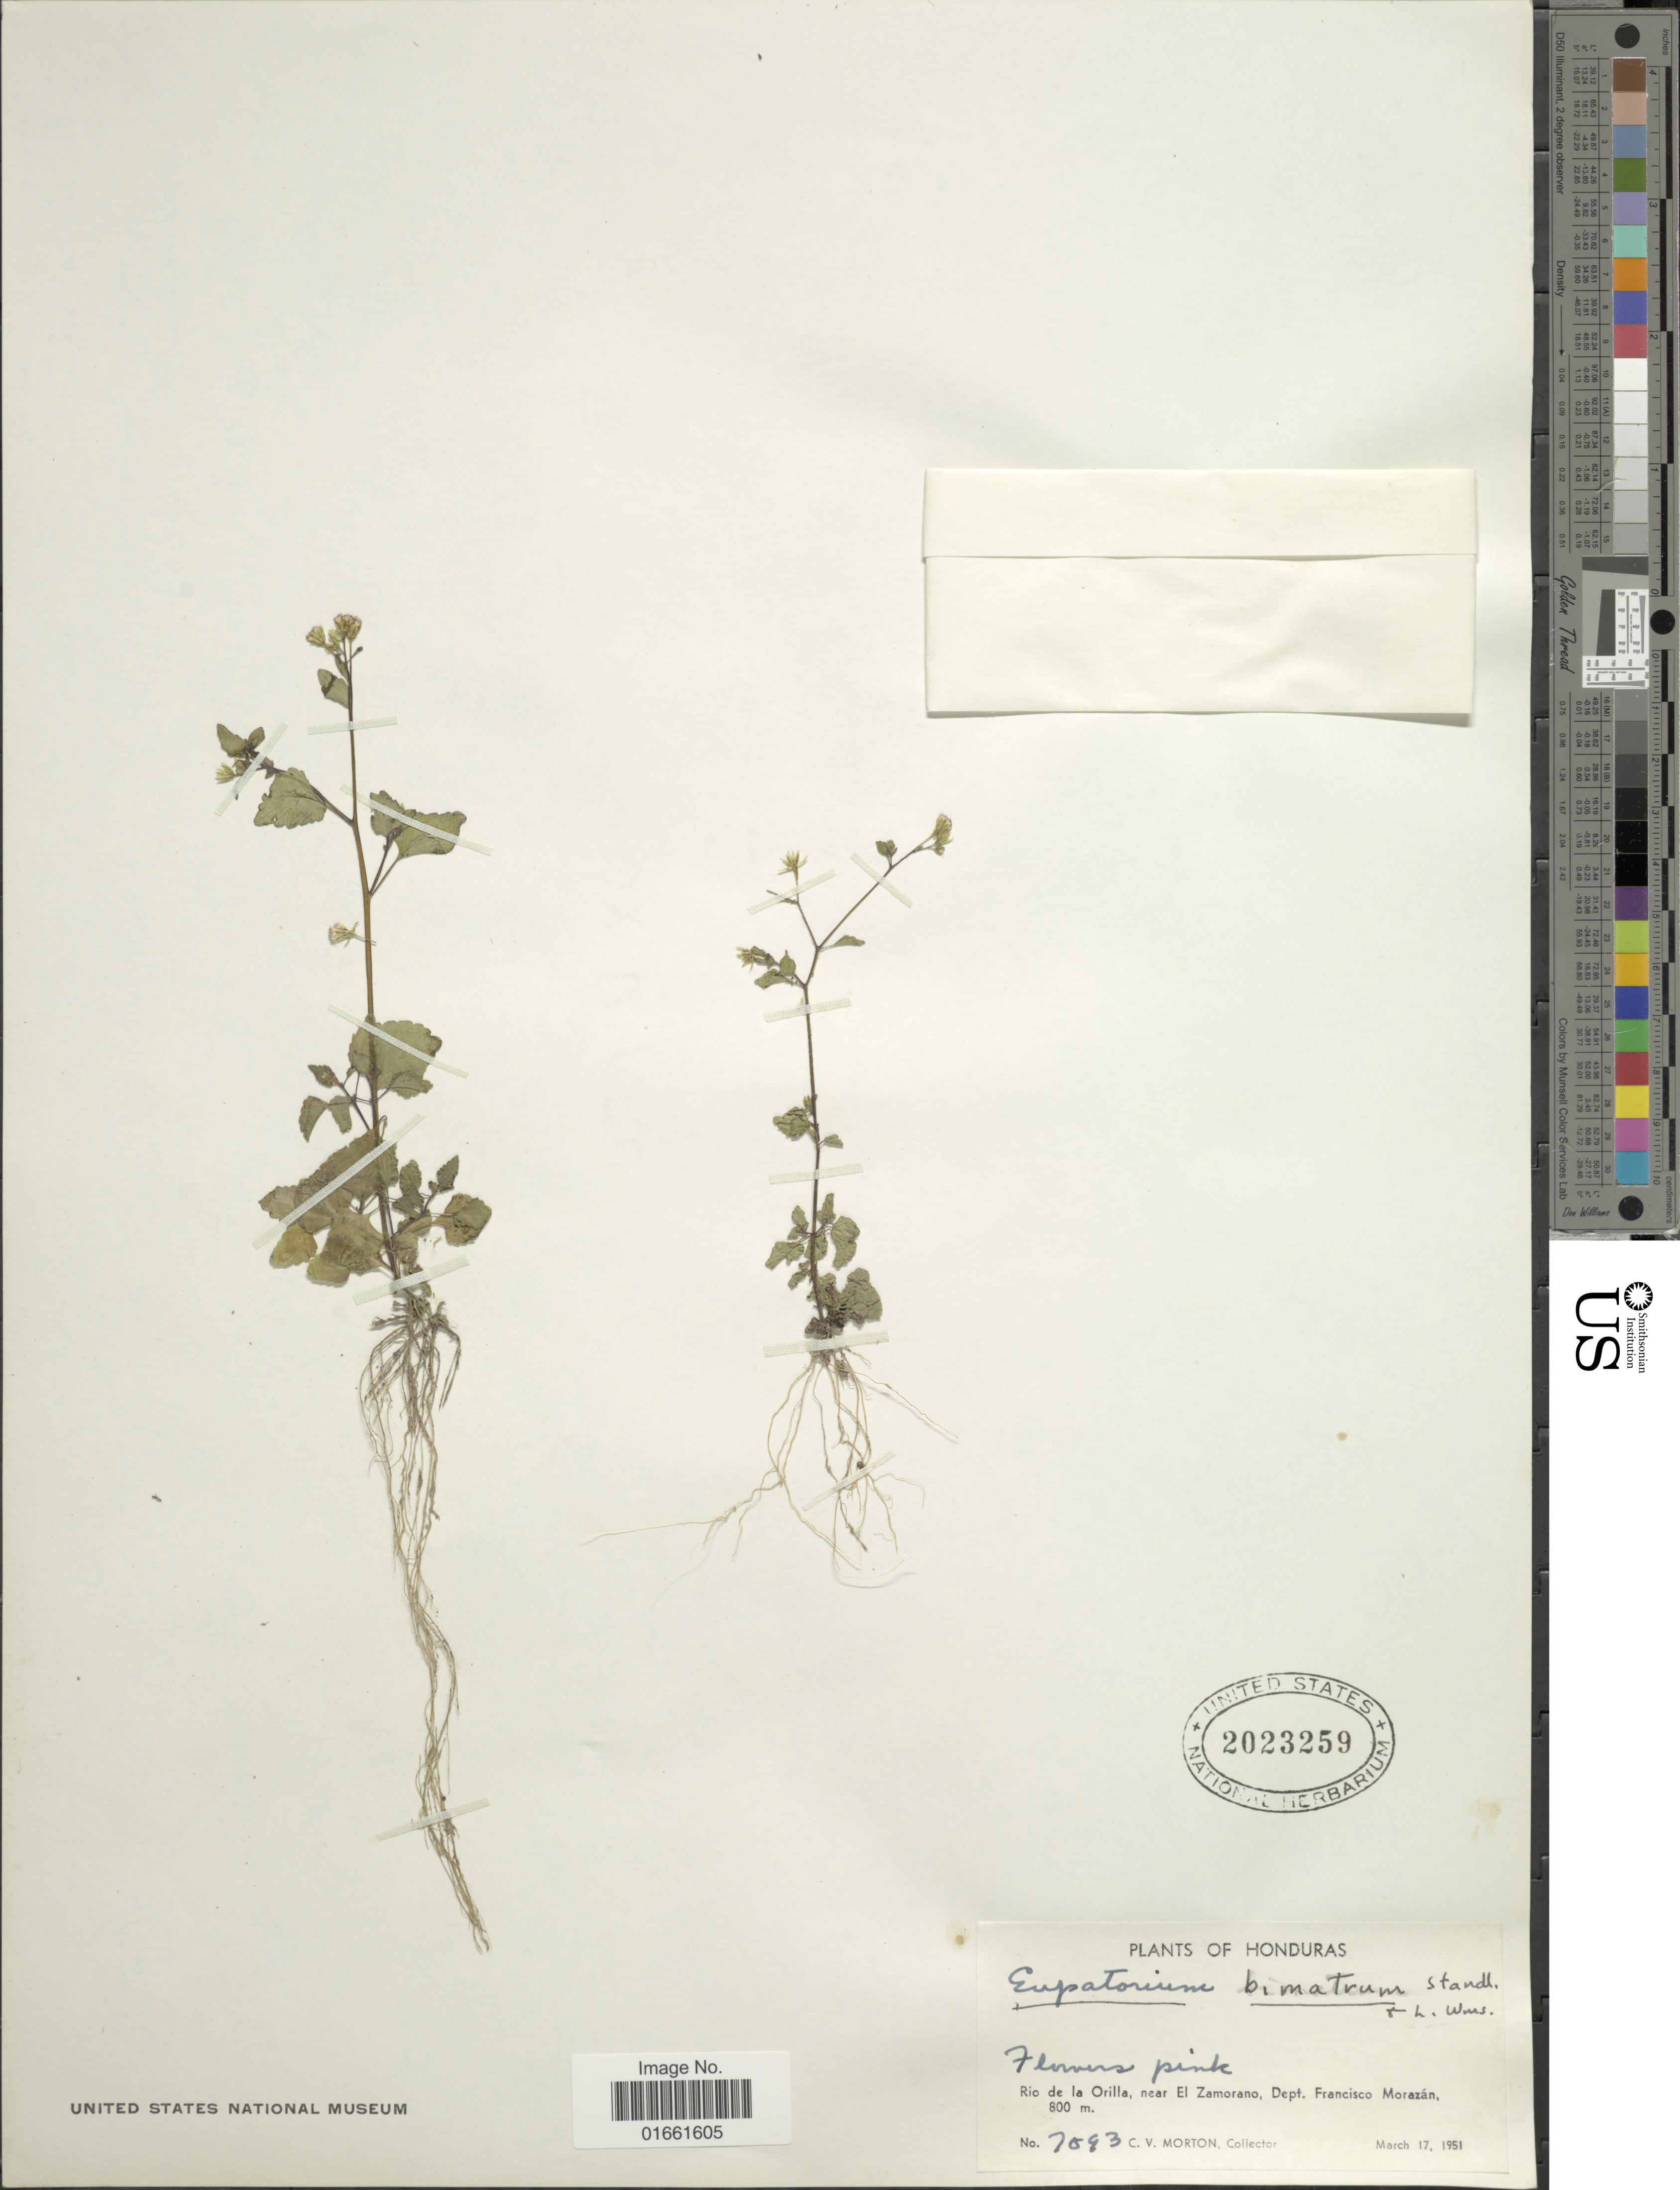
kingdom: Plantae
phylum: Tracheophyta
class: Magnoliopsida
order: Asterales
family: Asteraceae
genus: Fleischmannia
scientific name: Fleischmannia microstemon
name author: (Cass.) R.M. King & H. Rob.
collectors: C. V. Morton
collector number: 7093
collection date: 1951-03-17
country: Honduras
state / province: Fco. Morazán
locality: Rio de la Orillam near El Zamorano, Dept, Francisco Morazan.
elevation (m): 800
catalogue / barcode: US 2023259